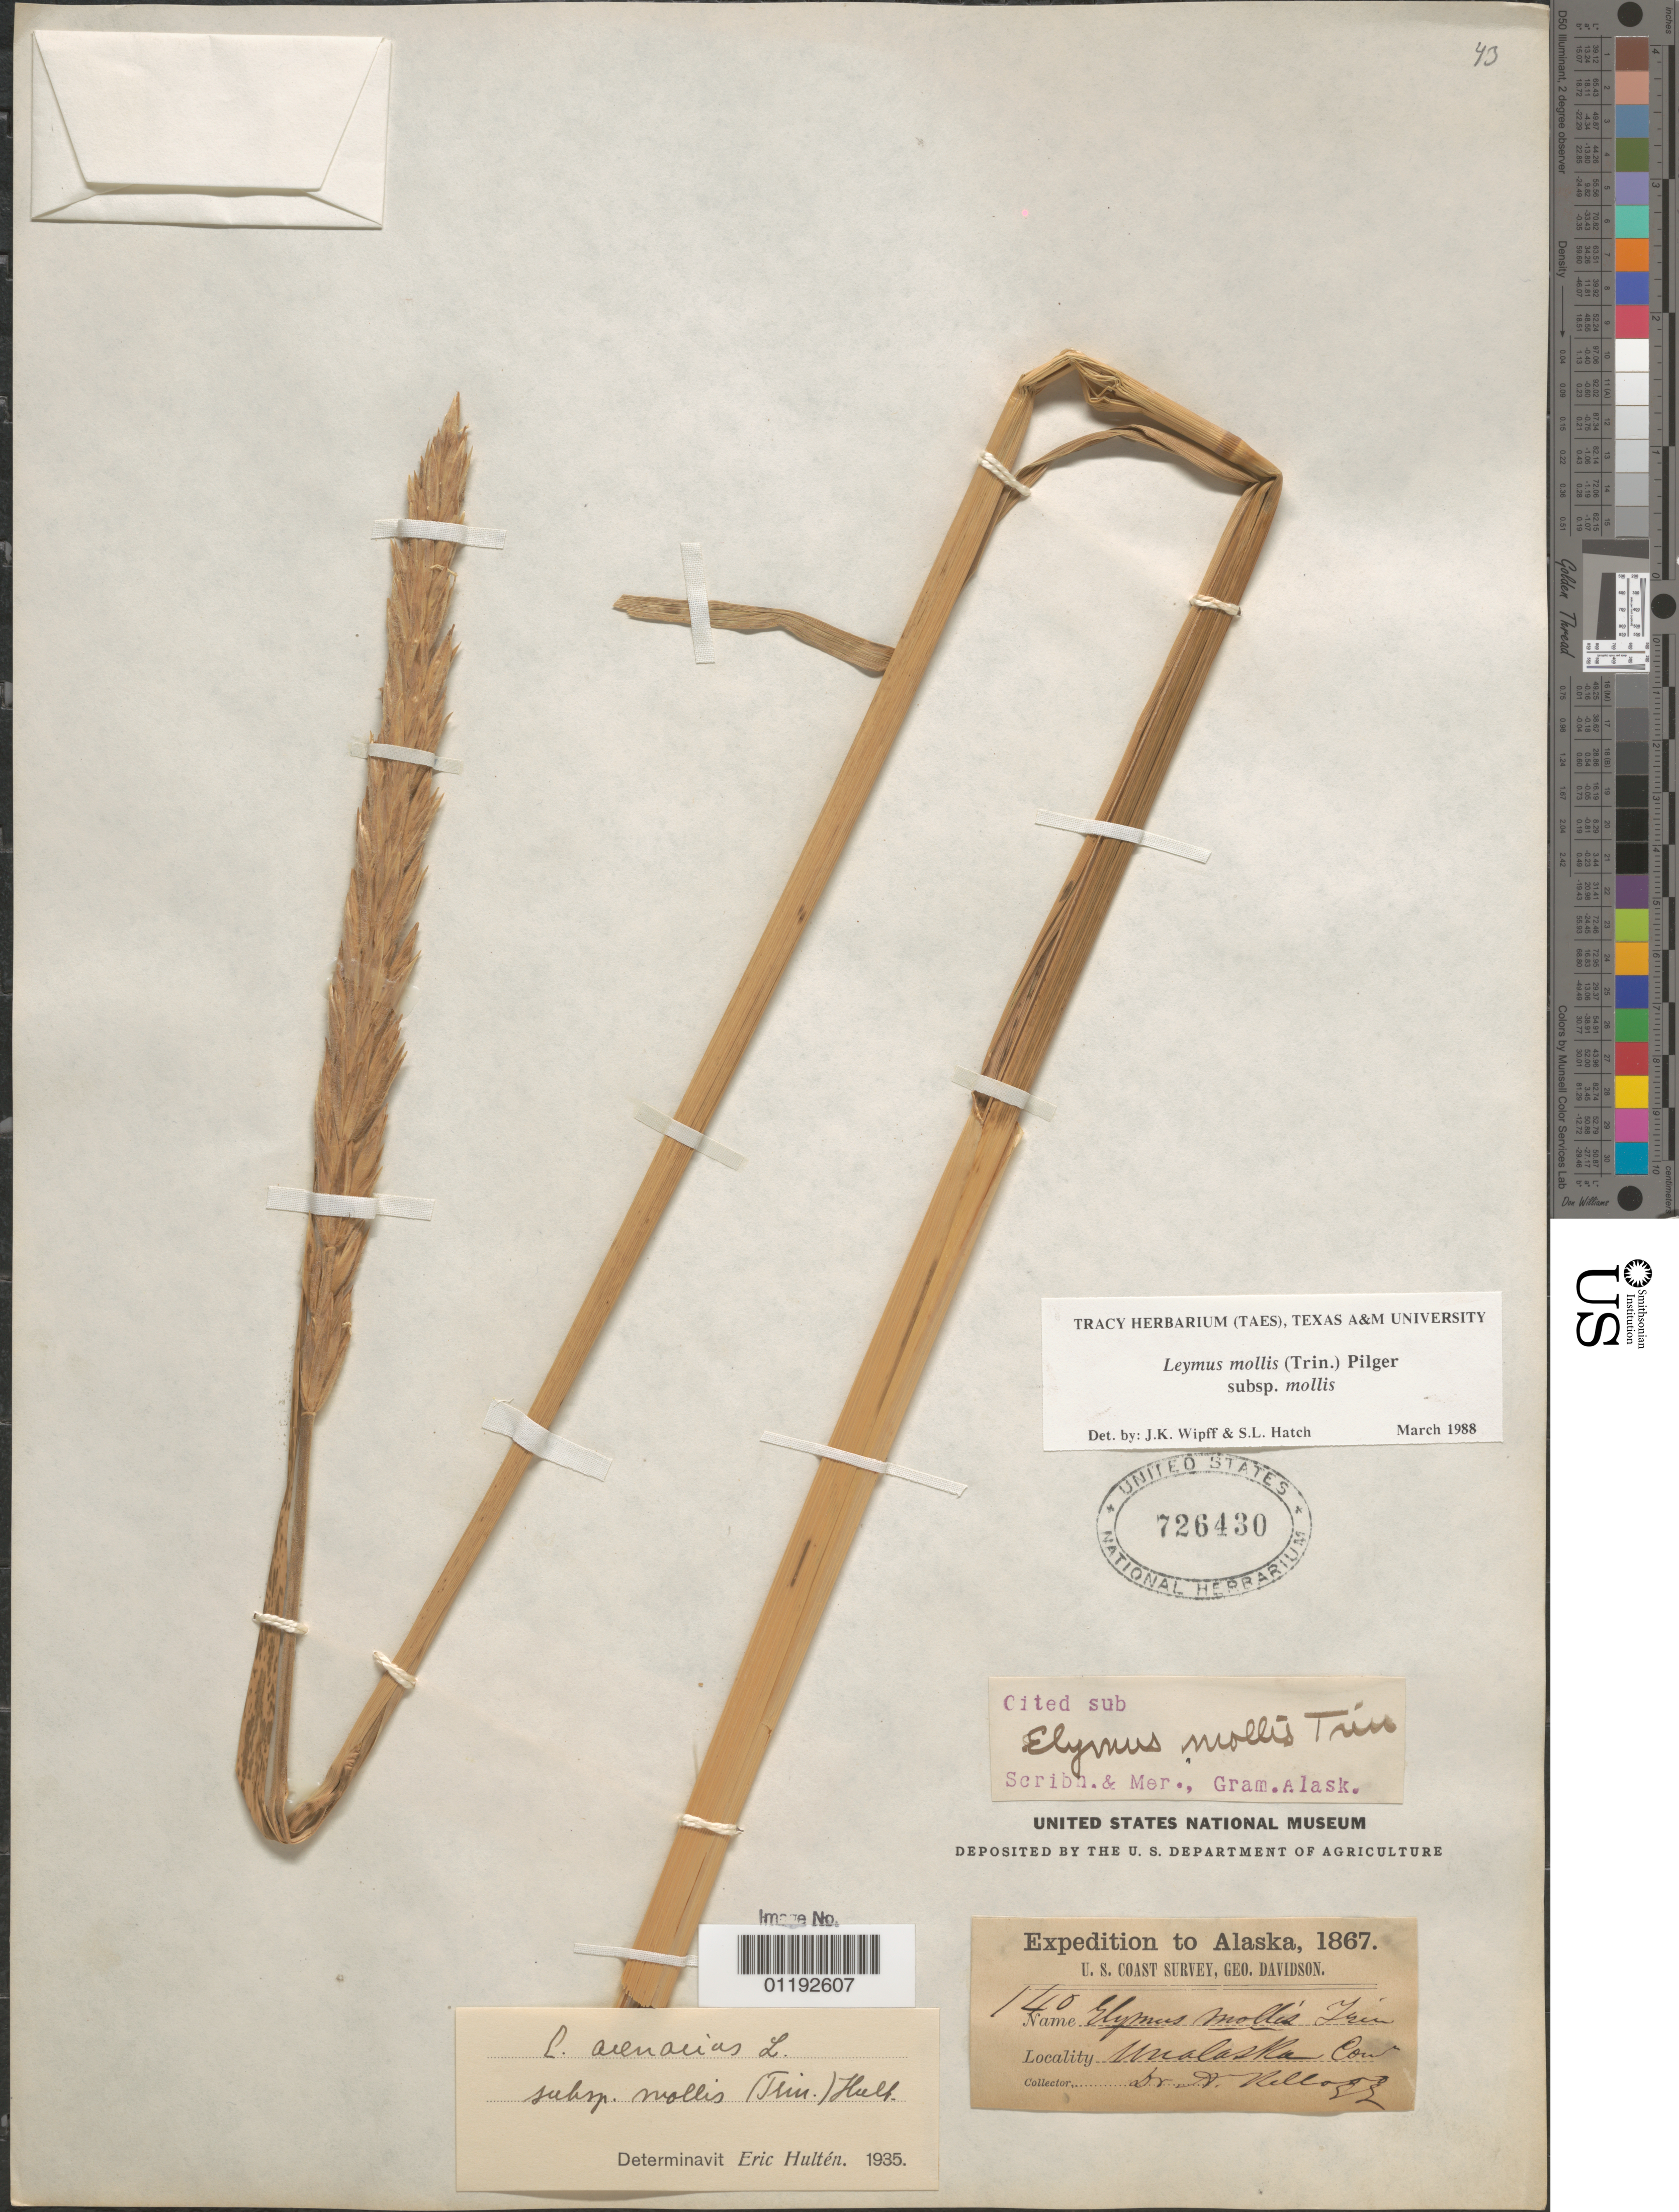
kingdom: Plantae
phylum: Tracheophyta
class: Liliopsida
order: Poales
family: Poaceae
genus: Leymus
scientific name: Leymus mollis subsp. mollis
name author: (Trin.) Pilg.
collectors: A. Kellogg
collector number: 140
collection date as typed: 1867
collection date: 1867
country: United States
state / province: Alaska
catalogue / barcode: US 726430